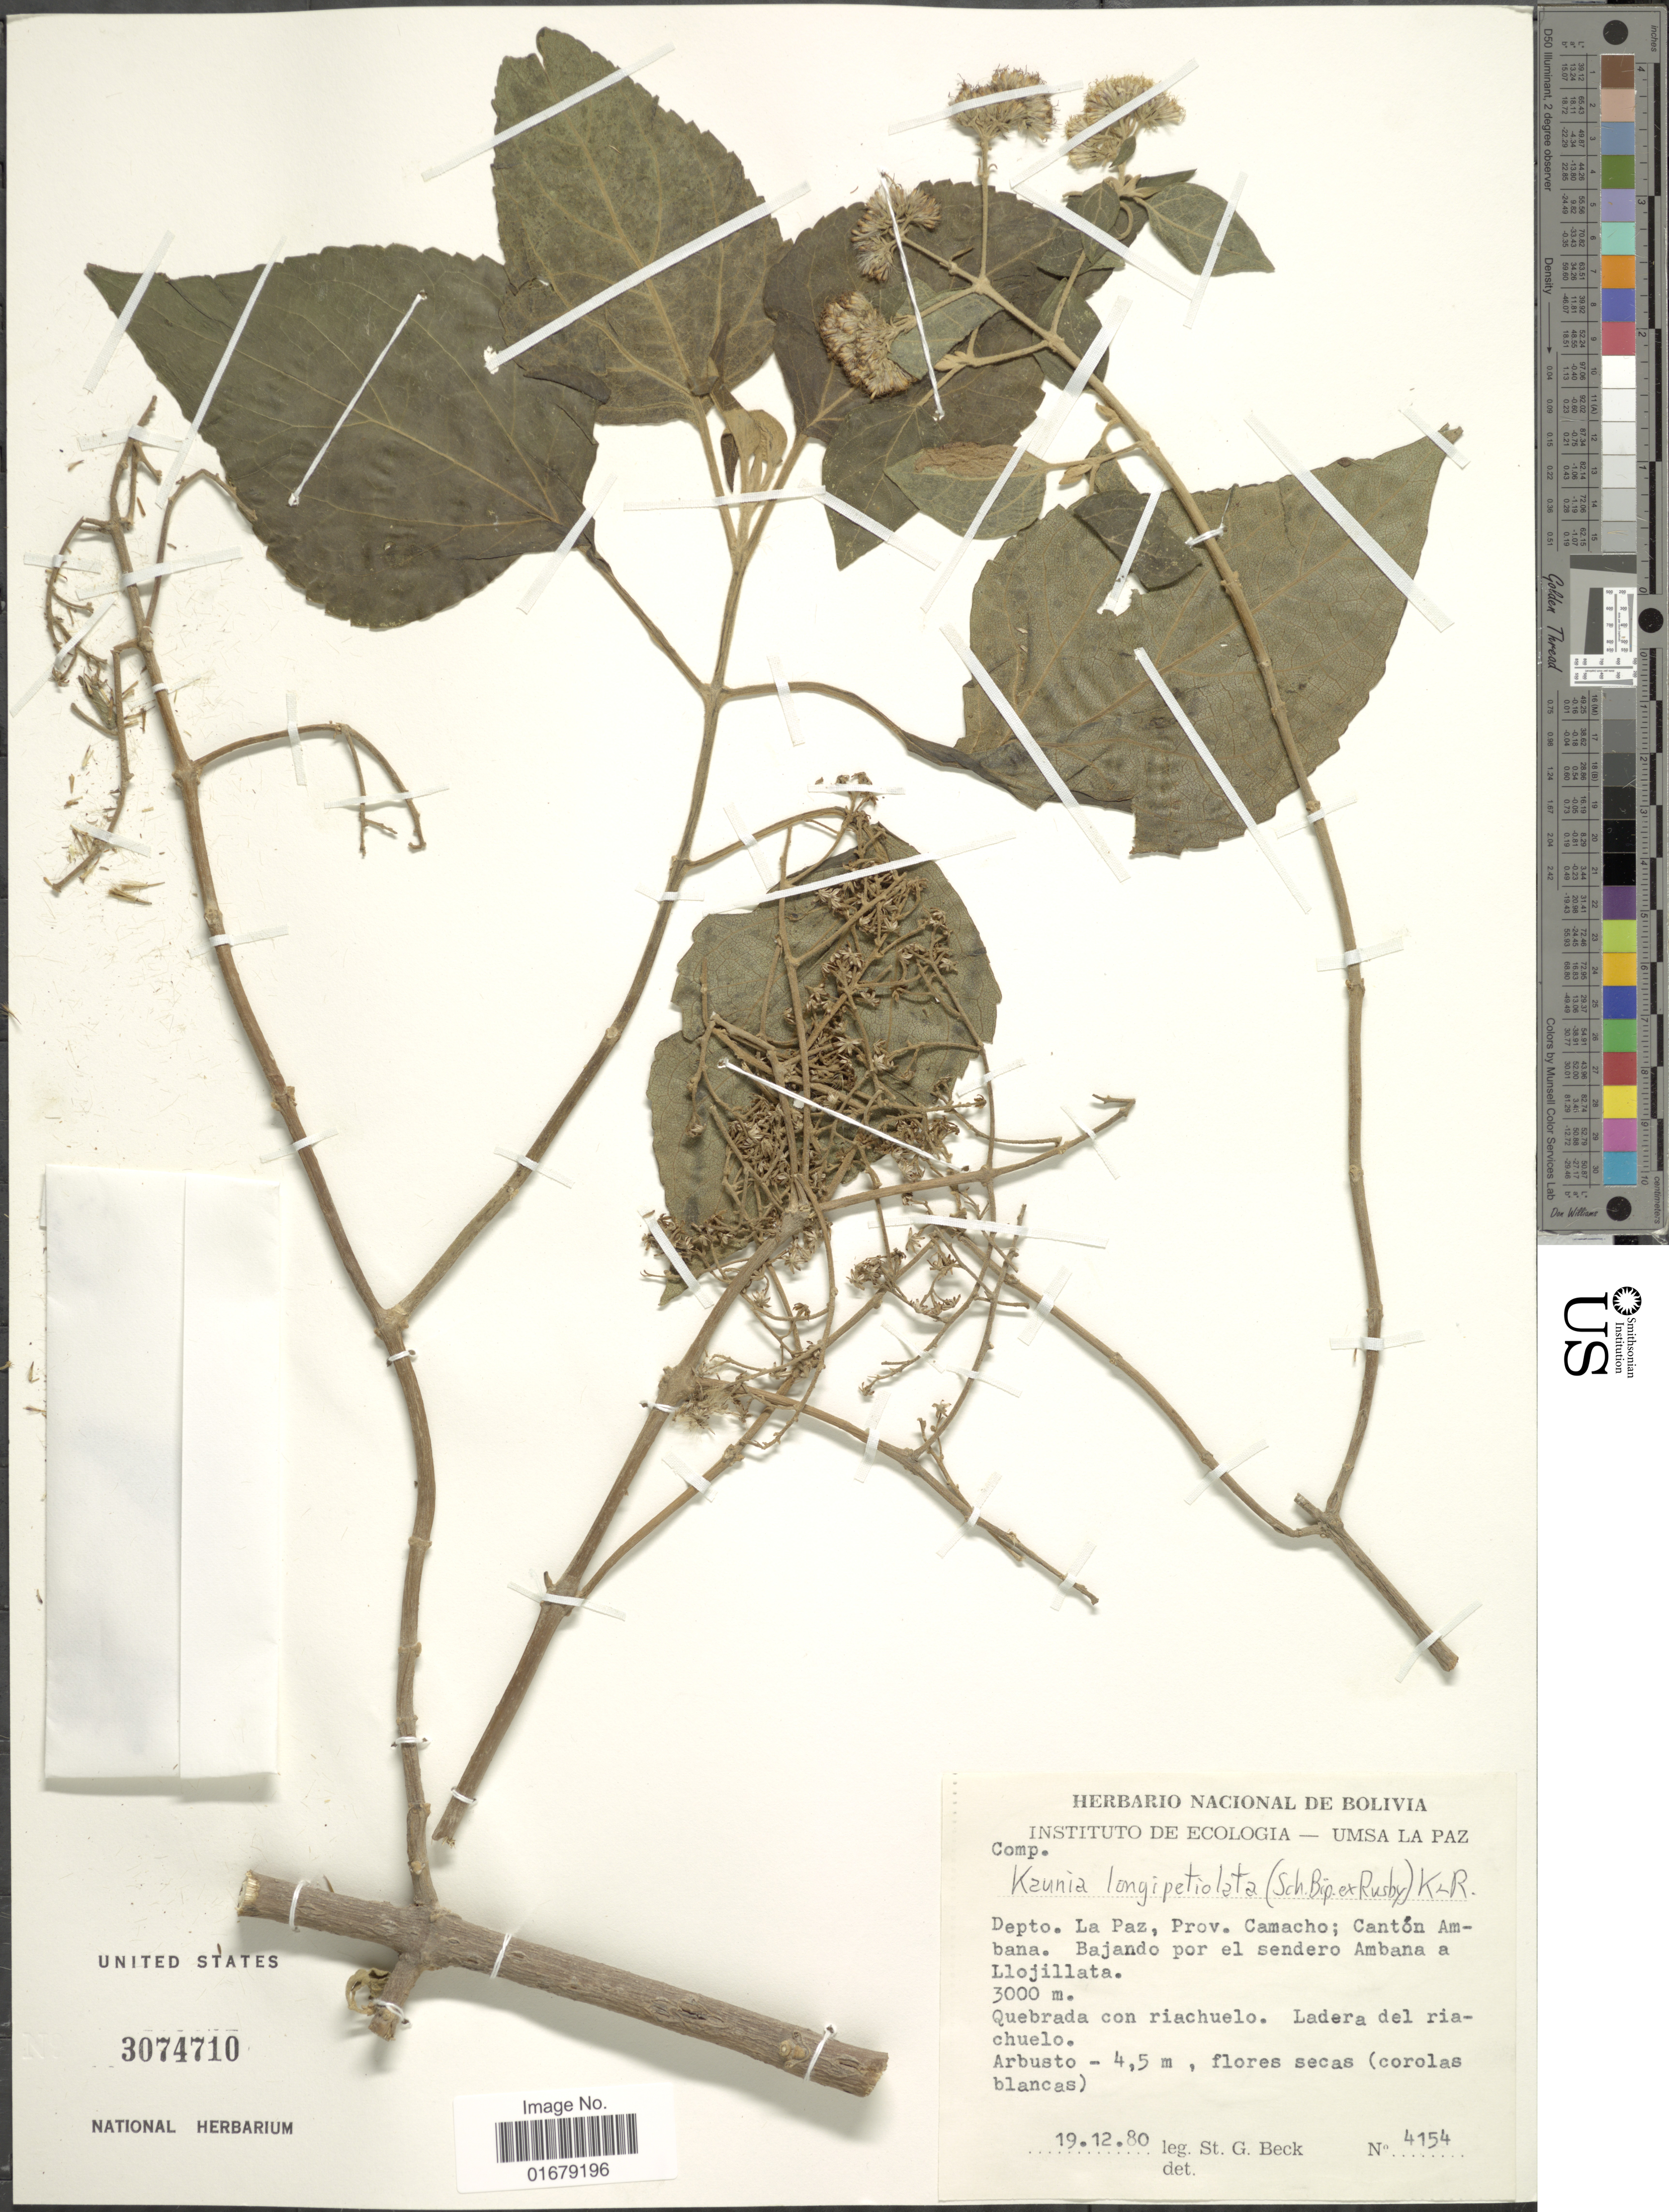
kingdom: Plantae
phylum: Tracheophyta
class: Magnoliopsida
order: Asterales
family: Asteraceae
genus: Kaunia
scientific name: Kaunia longipetiolata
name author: (Sch. Bip. ex Rusby) R.M. King & H. Rob.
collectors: S. G. Beck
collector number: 4154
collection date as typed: Transcribed d/m/y: 19/12/80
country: Bolivia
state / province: La Paz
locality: Bolivia. Depto. La Paz, Prov. Camacho; Canton Ambana. Bajando por el sendero Ambana a Llojillata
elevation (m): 3000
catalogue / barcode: US 3074710